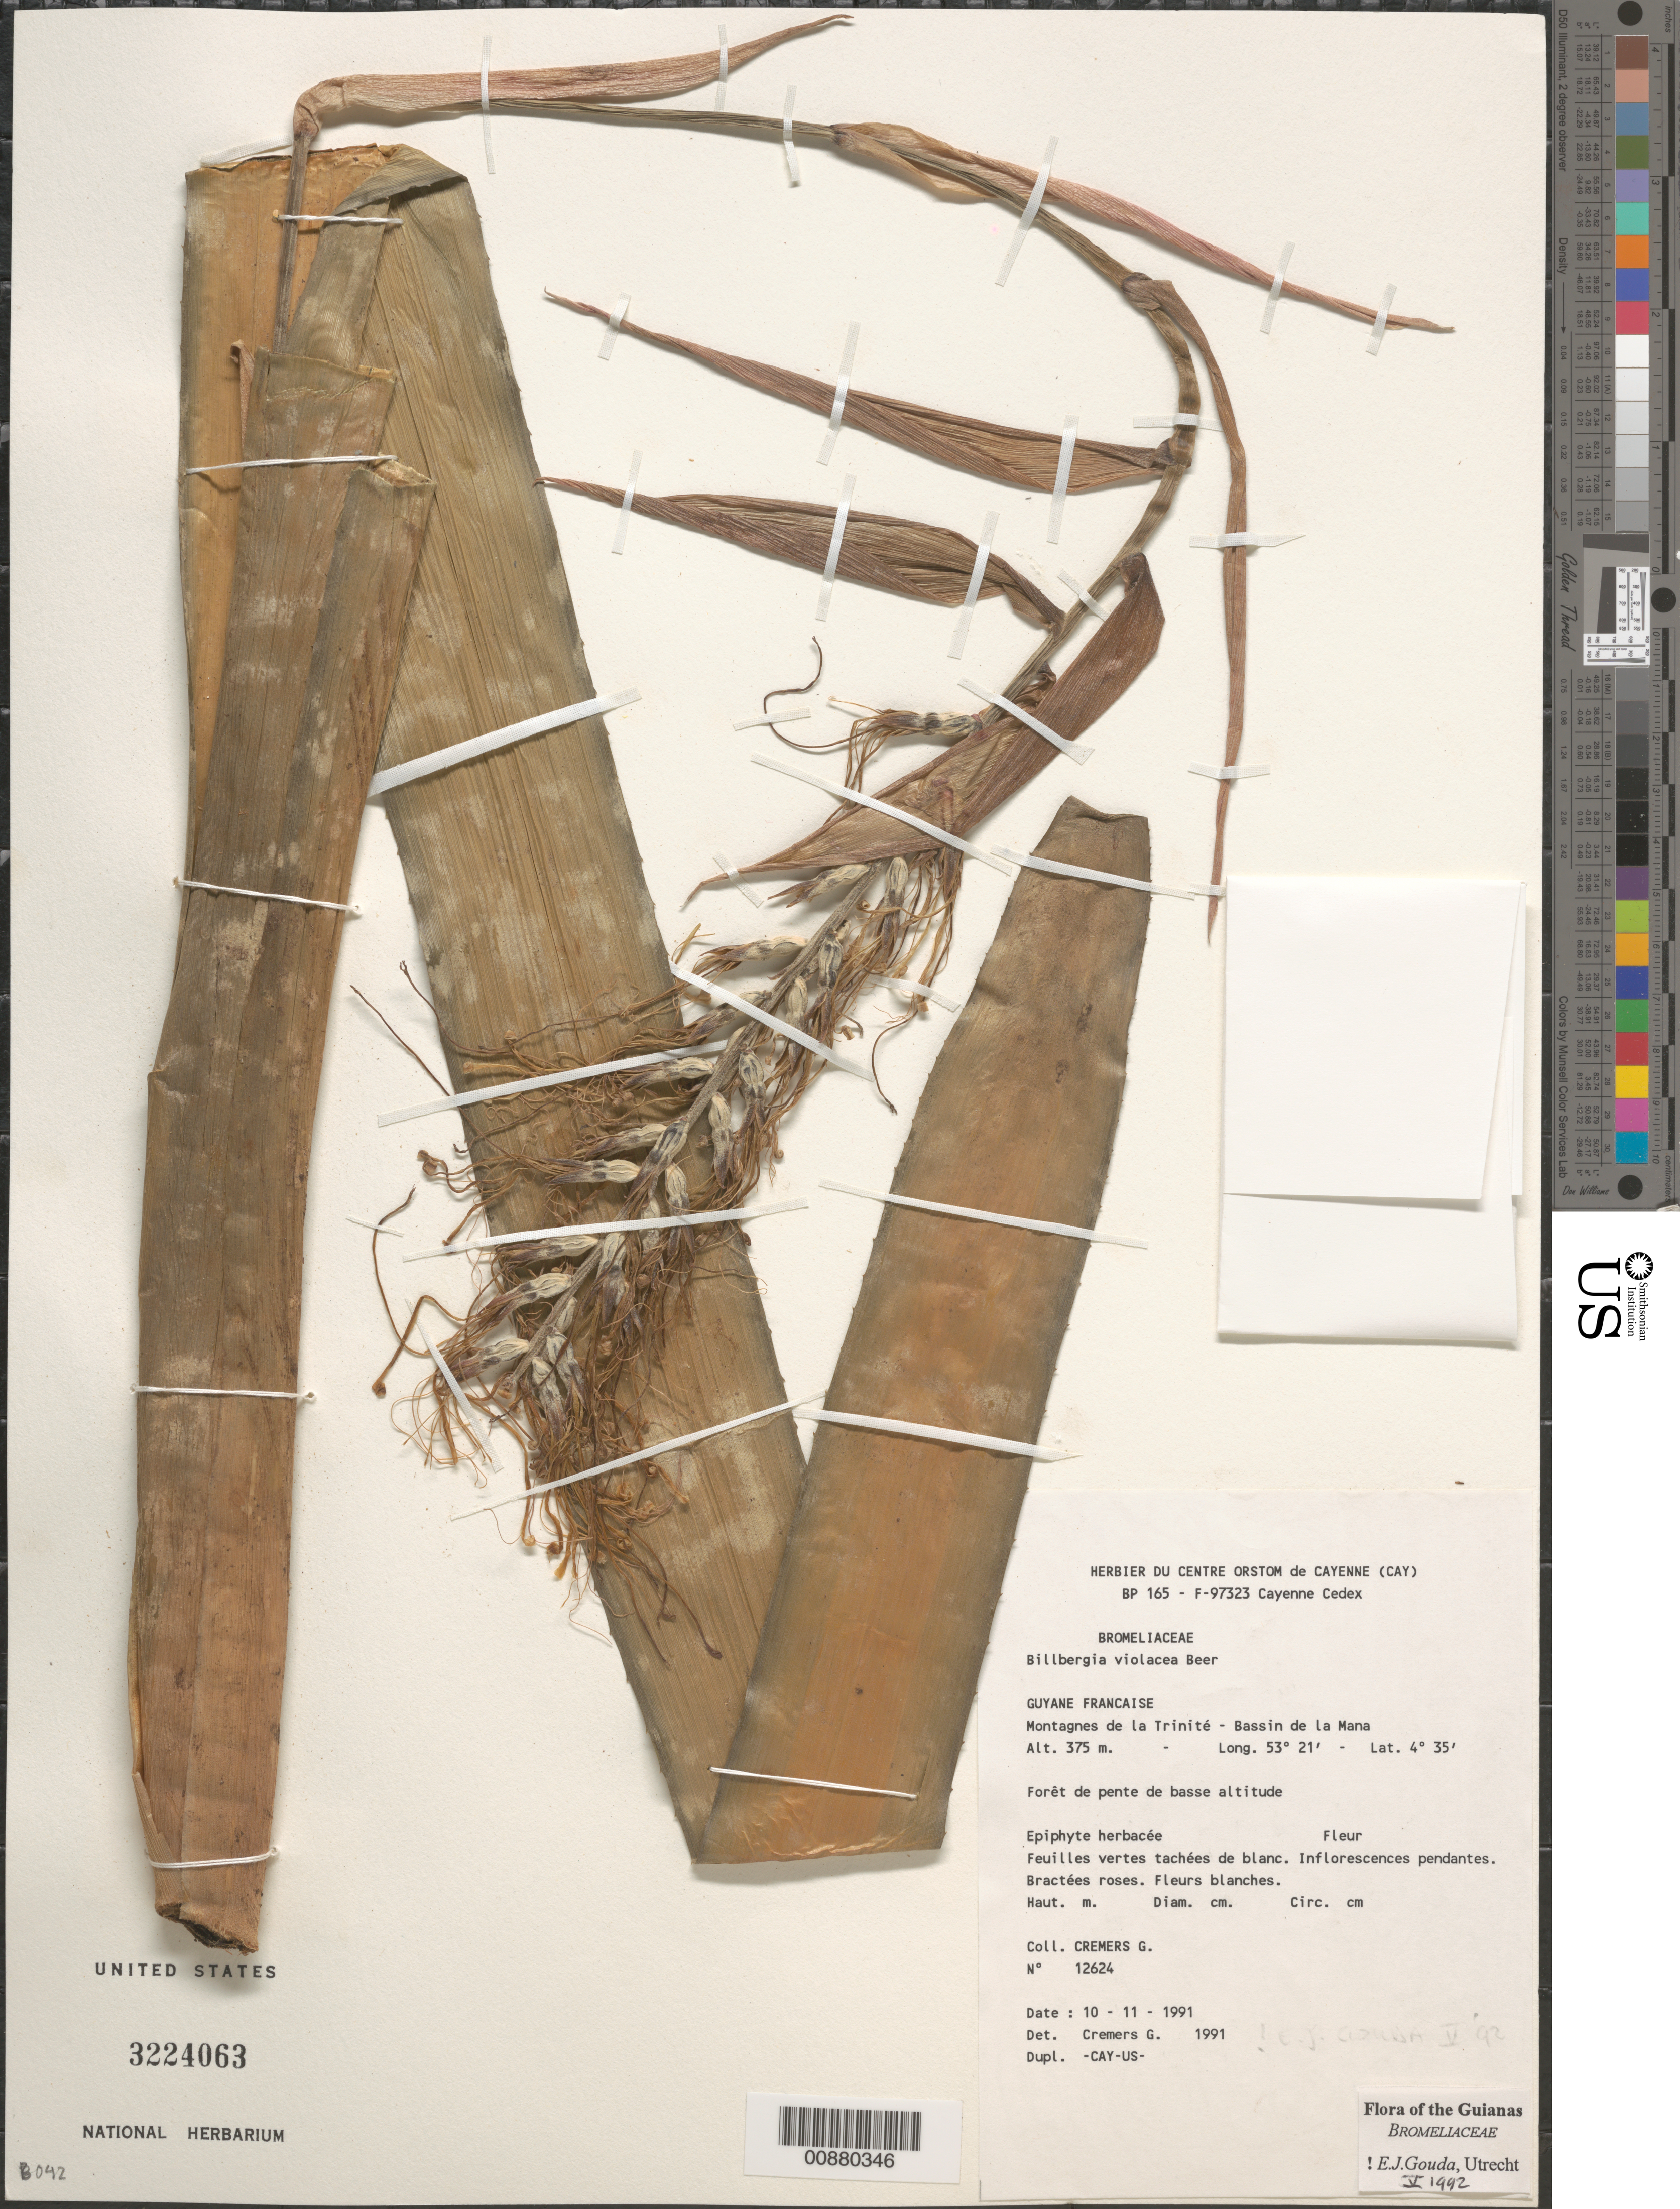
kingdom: Plantae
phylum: Tracheophyta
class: Liliopsida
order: Poales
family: Bromeliaceae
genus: Billbergia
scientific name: Billbergia violacea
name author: Beer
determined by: Gouda, E. J.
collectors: G. Cremers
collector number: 12624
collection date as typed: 10-Nov-91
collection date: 1991-11-10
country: French Guiana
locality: Montagnes de la Trinité, Bassin de la Mana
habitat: Forêt de pente de basse altitude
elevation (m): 375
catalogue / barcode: US 3224063